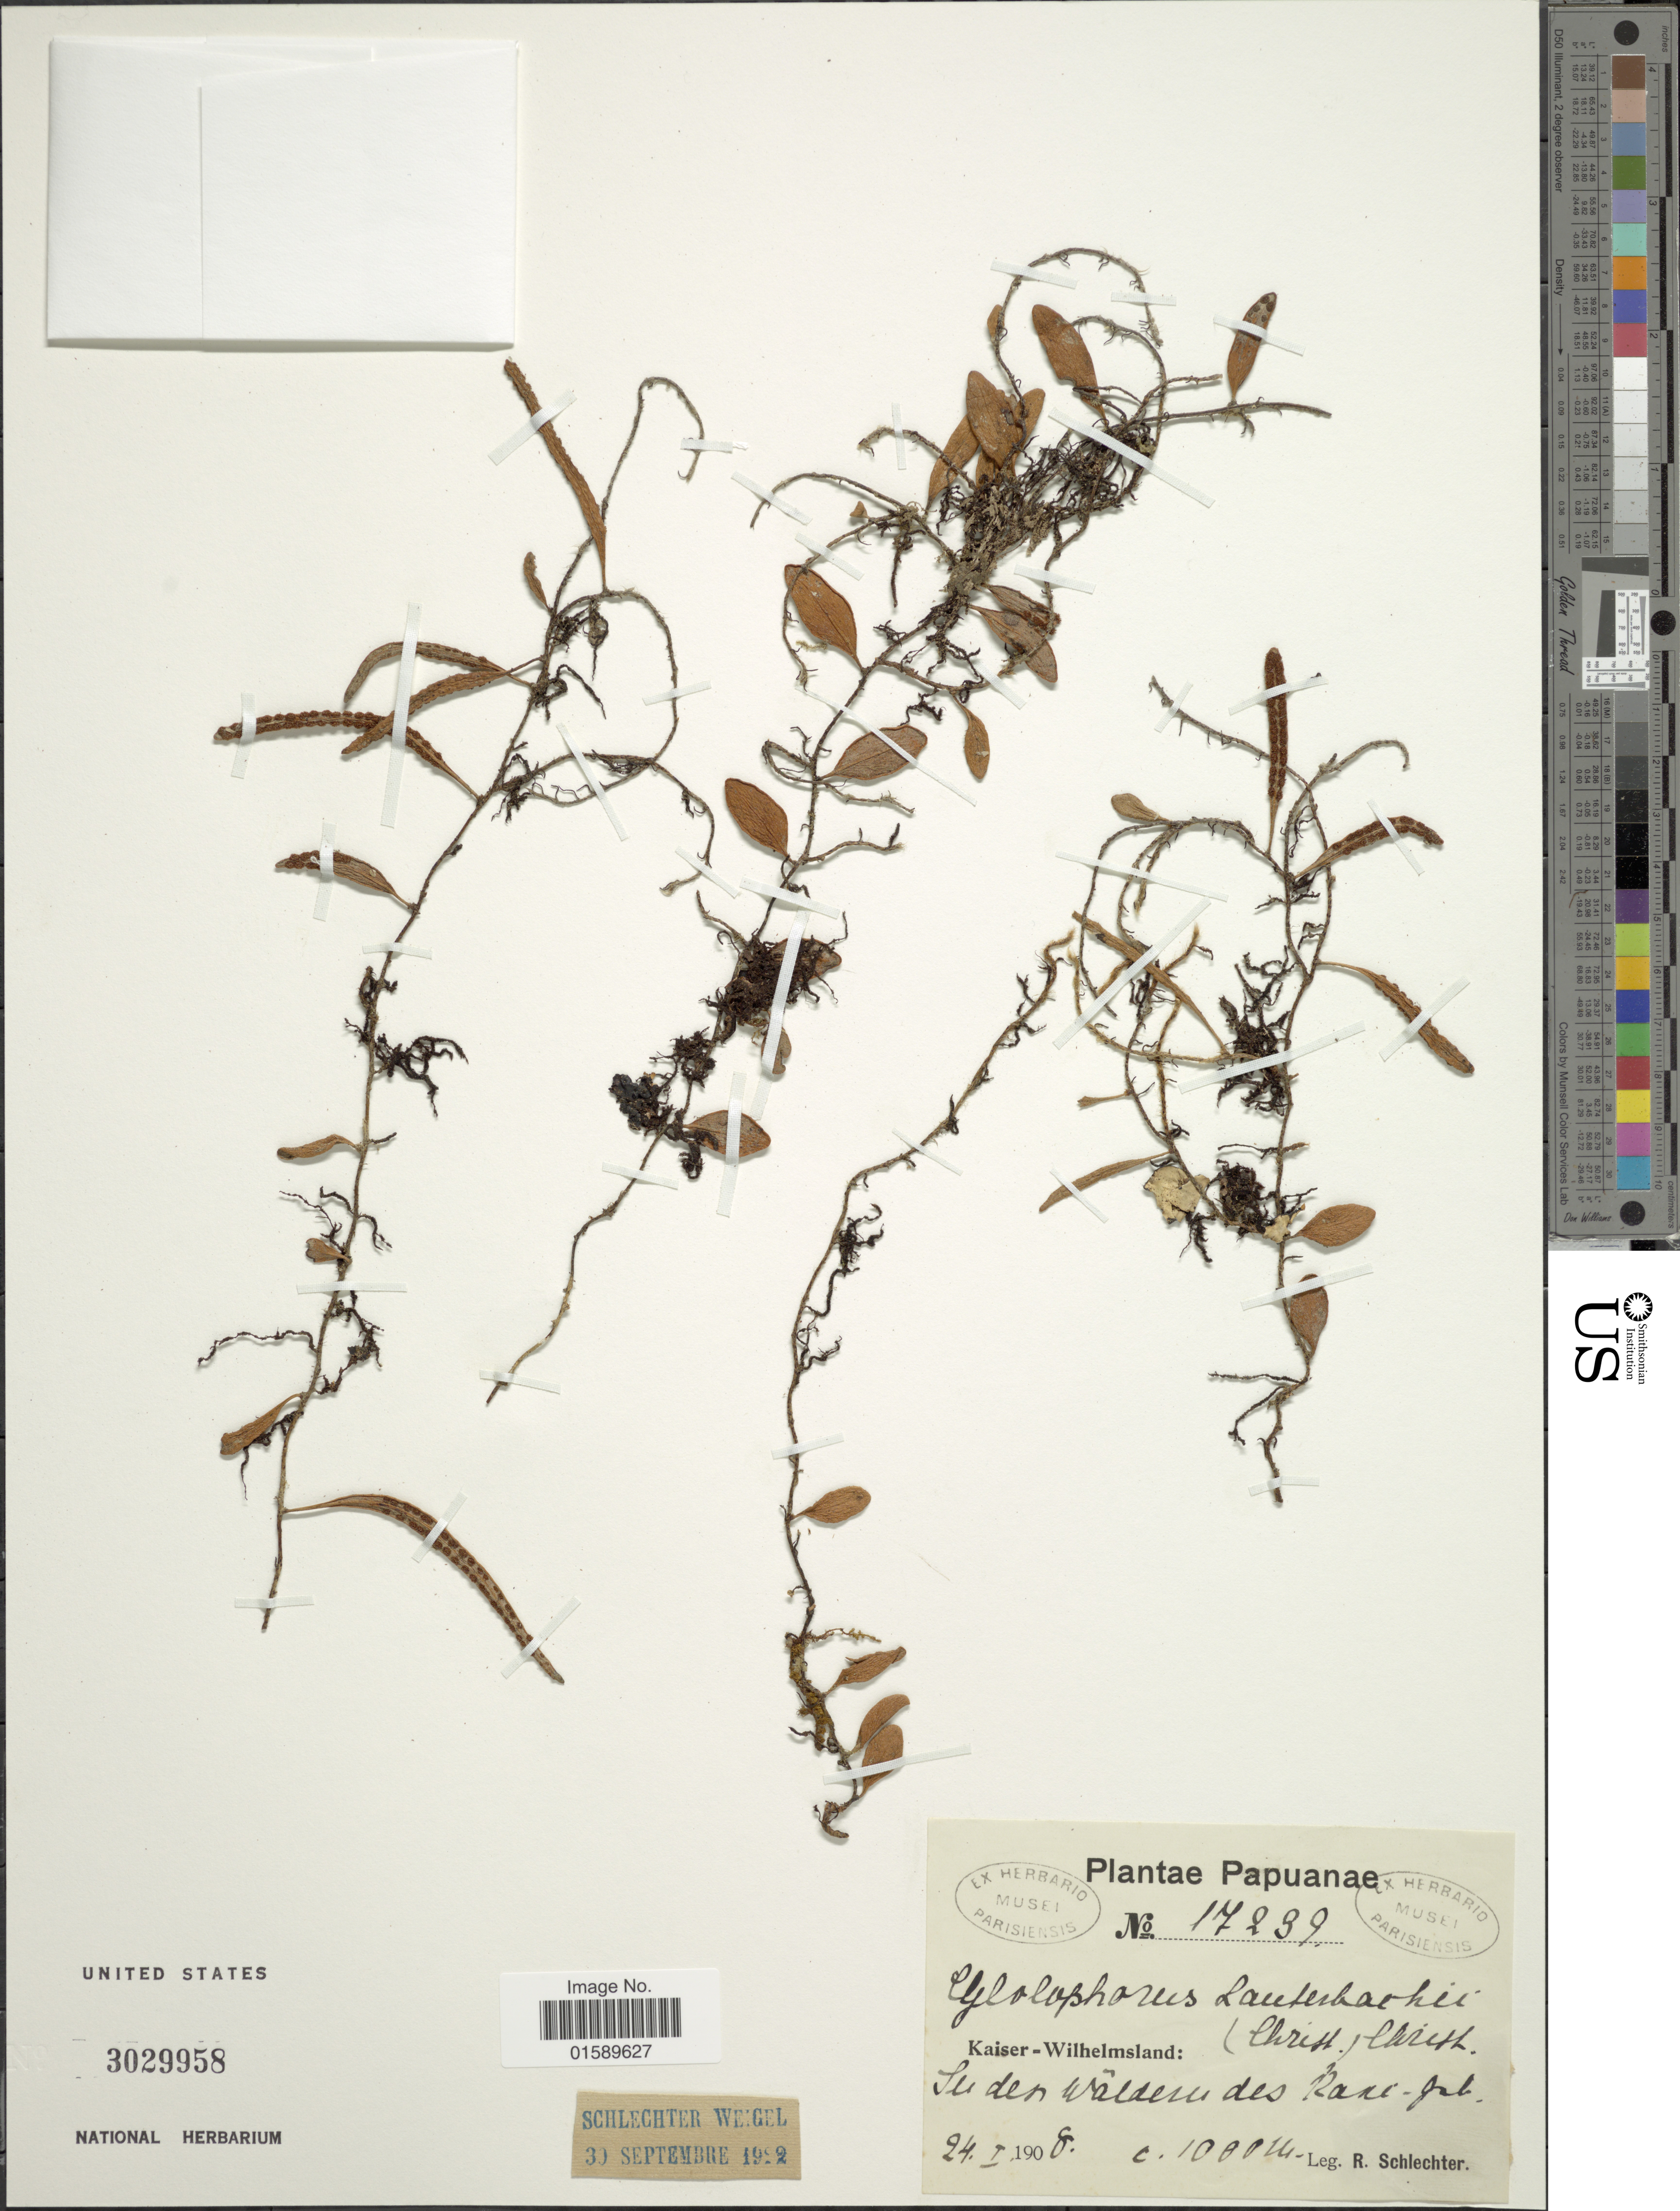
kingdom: Plantae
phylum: Tracheophyta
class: Polypodiopsida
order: Polypodiales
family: Polypodiaceae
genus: Pyrrosia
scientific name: Pyrrosia lauterbachii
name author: (Christ) Ching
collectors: F. R. R. Schlechter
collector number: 17239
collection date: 1908-01-24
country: Papua New Guinea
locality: Papuanae, Kaiser-Wilhelmsland: In Wäldern des Kani-geb.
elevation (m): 1000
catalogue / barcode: US 3029958